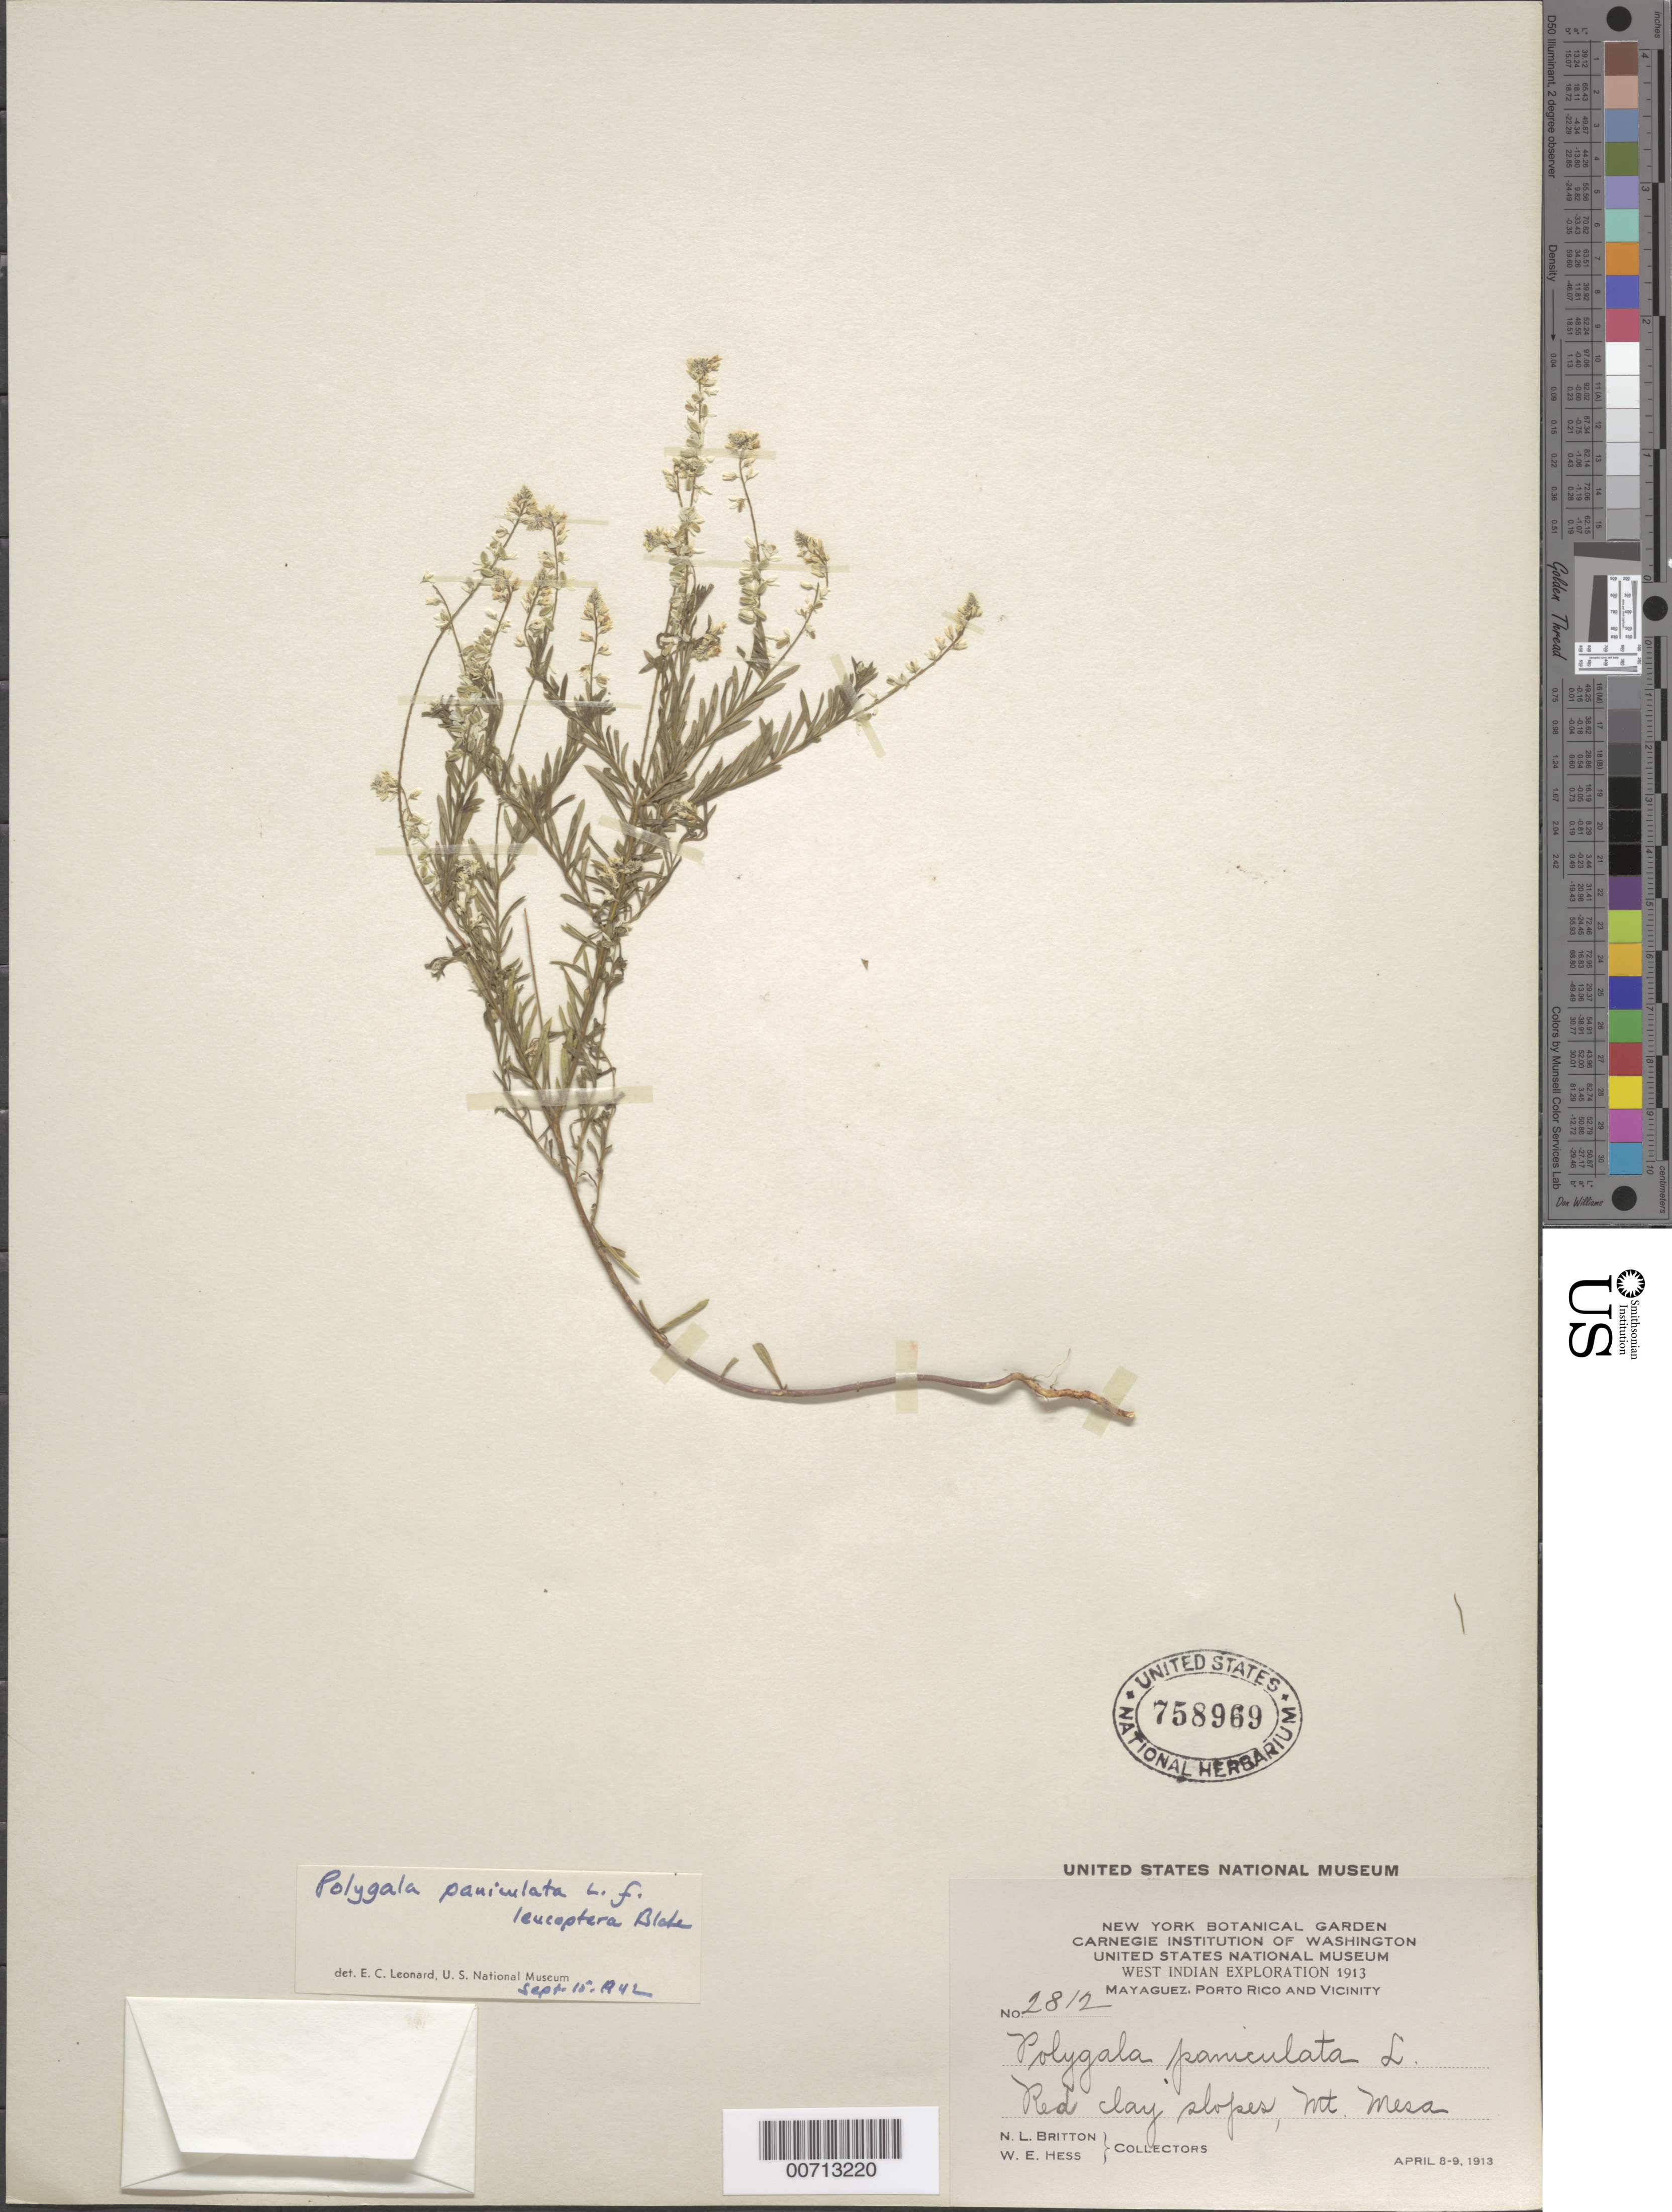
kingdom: Plantae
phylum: Tracheophyta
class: Magnoliopsida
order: Fabales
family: Polygalaceae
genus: Polygala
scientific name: Polygala paniculata f. leucoptera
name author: S.F. Blake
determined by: Leonard, Emery C., (US)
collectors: N. Britton & W. Hess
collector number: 2812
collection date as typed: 08 Apr 1913 and 09 Apr 1913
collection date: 1913-04-08,1913-04-09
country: Puerto Rico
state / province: Mayaguez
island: Greater Antilles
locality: Mt. Mesa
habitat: Red clay slopes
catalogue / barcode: US 758969